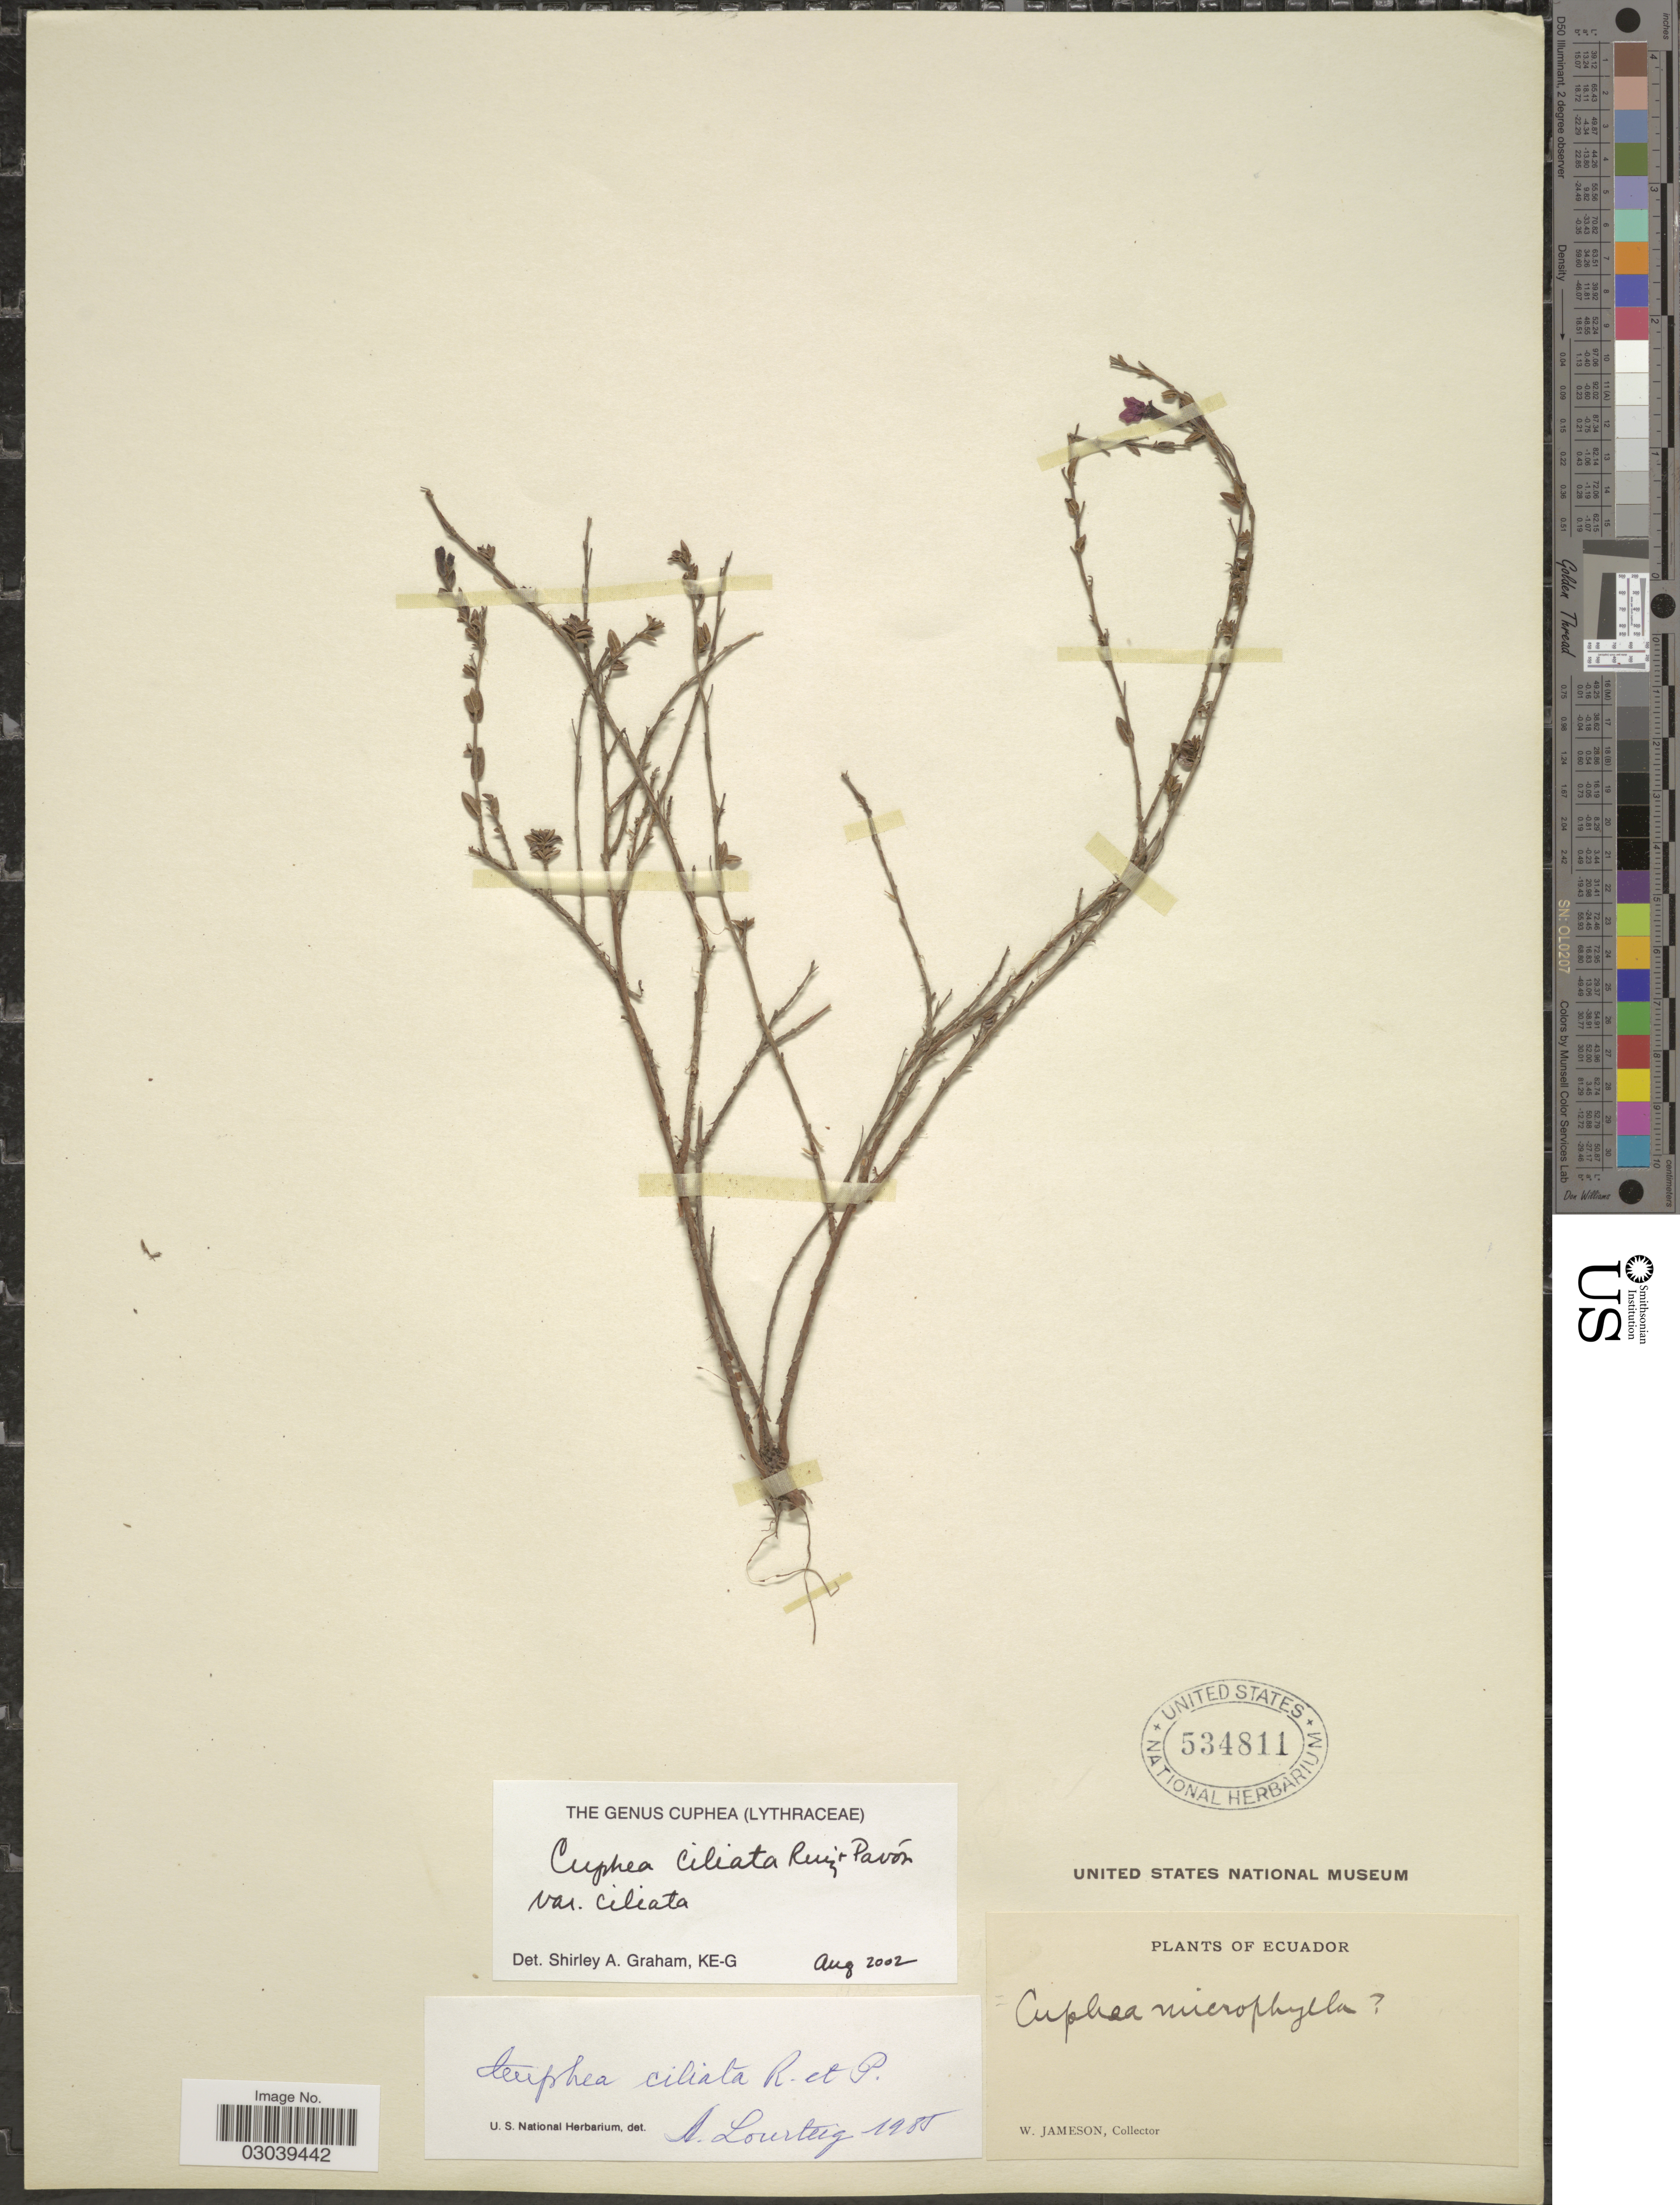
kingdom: Plantae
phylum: Tracheophyta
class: Magnoliopsida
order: Myrtales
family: Lythraceae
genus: Cuphea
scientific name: Cuphea ciliata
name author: Ruiz & Pav.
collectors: W. Jameson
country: Ecuador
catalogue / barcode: US 534811